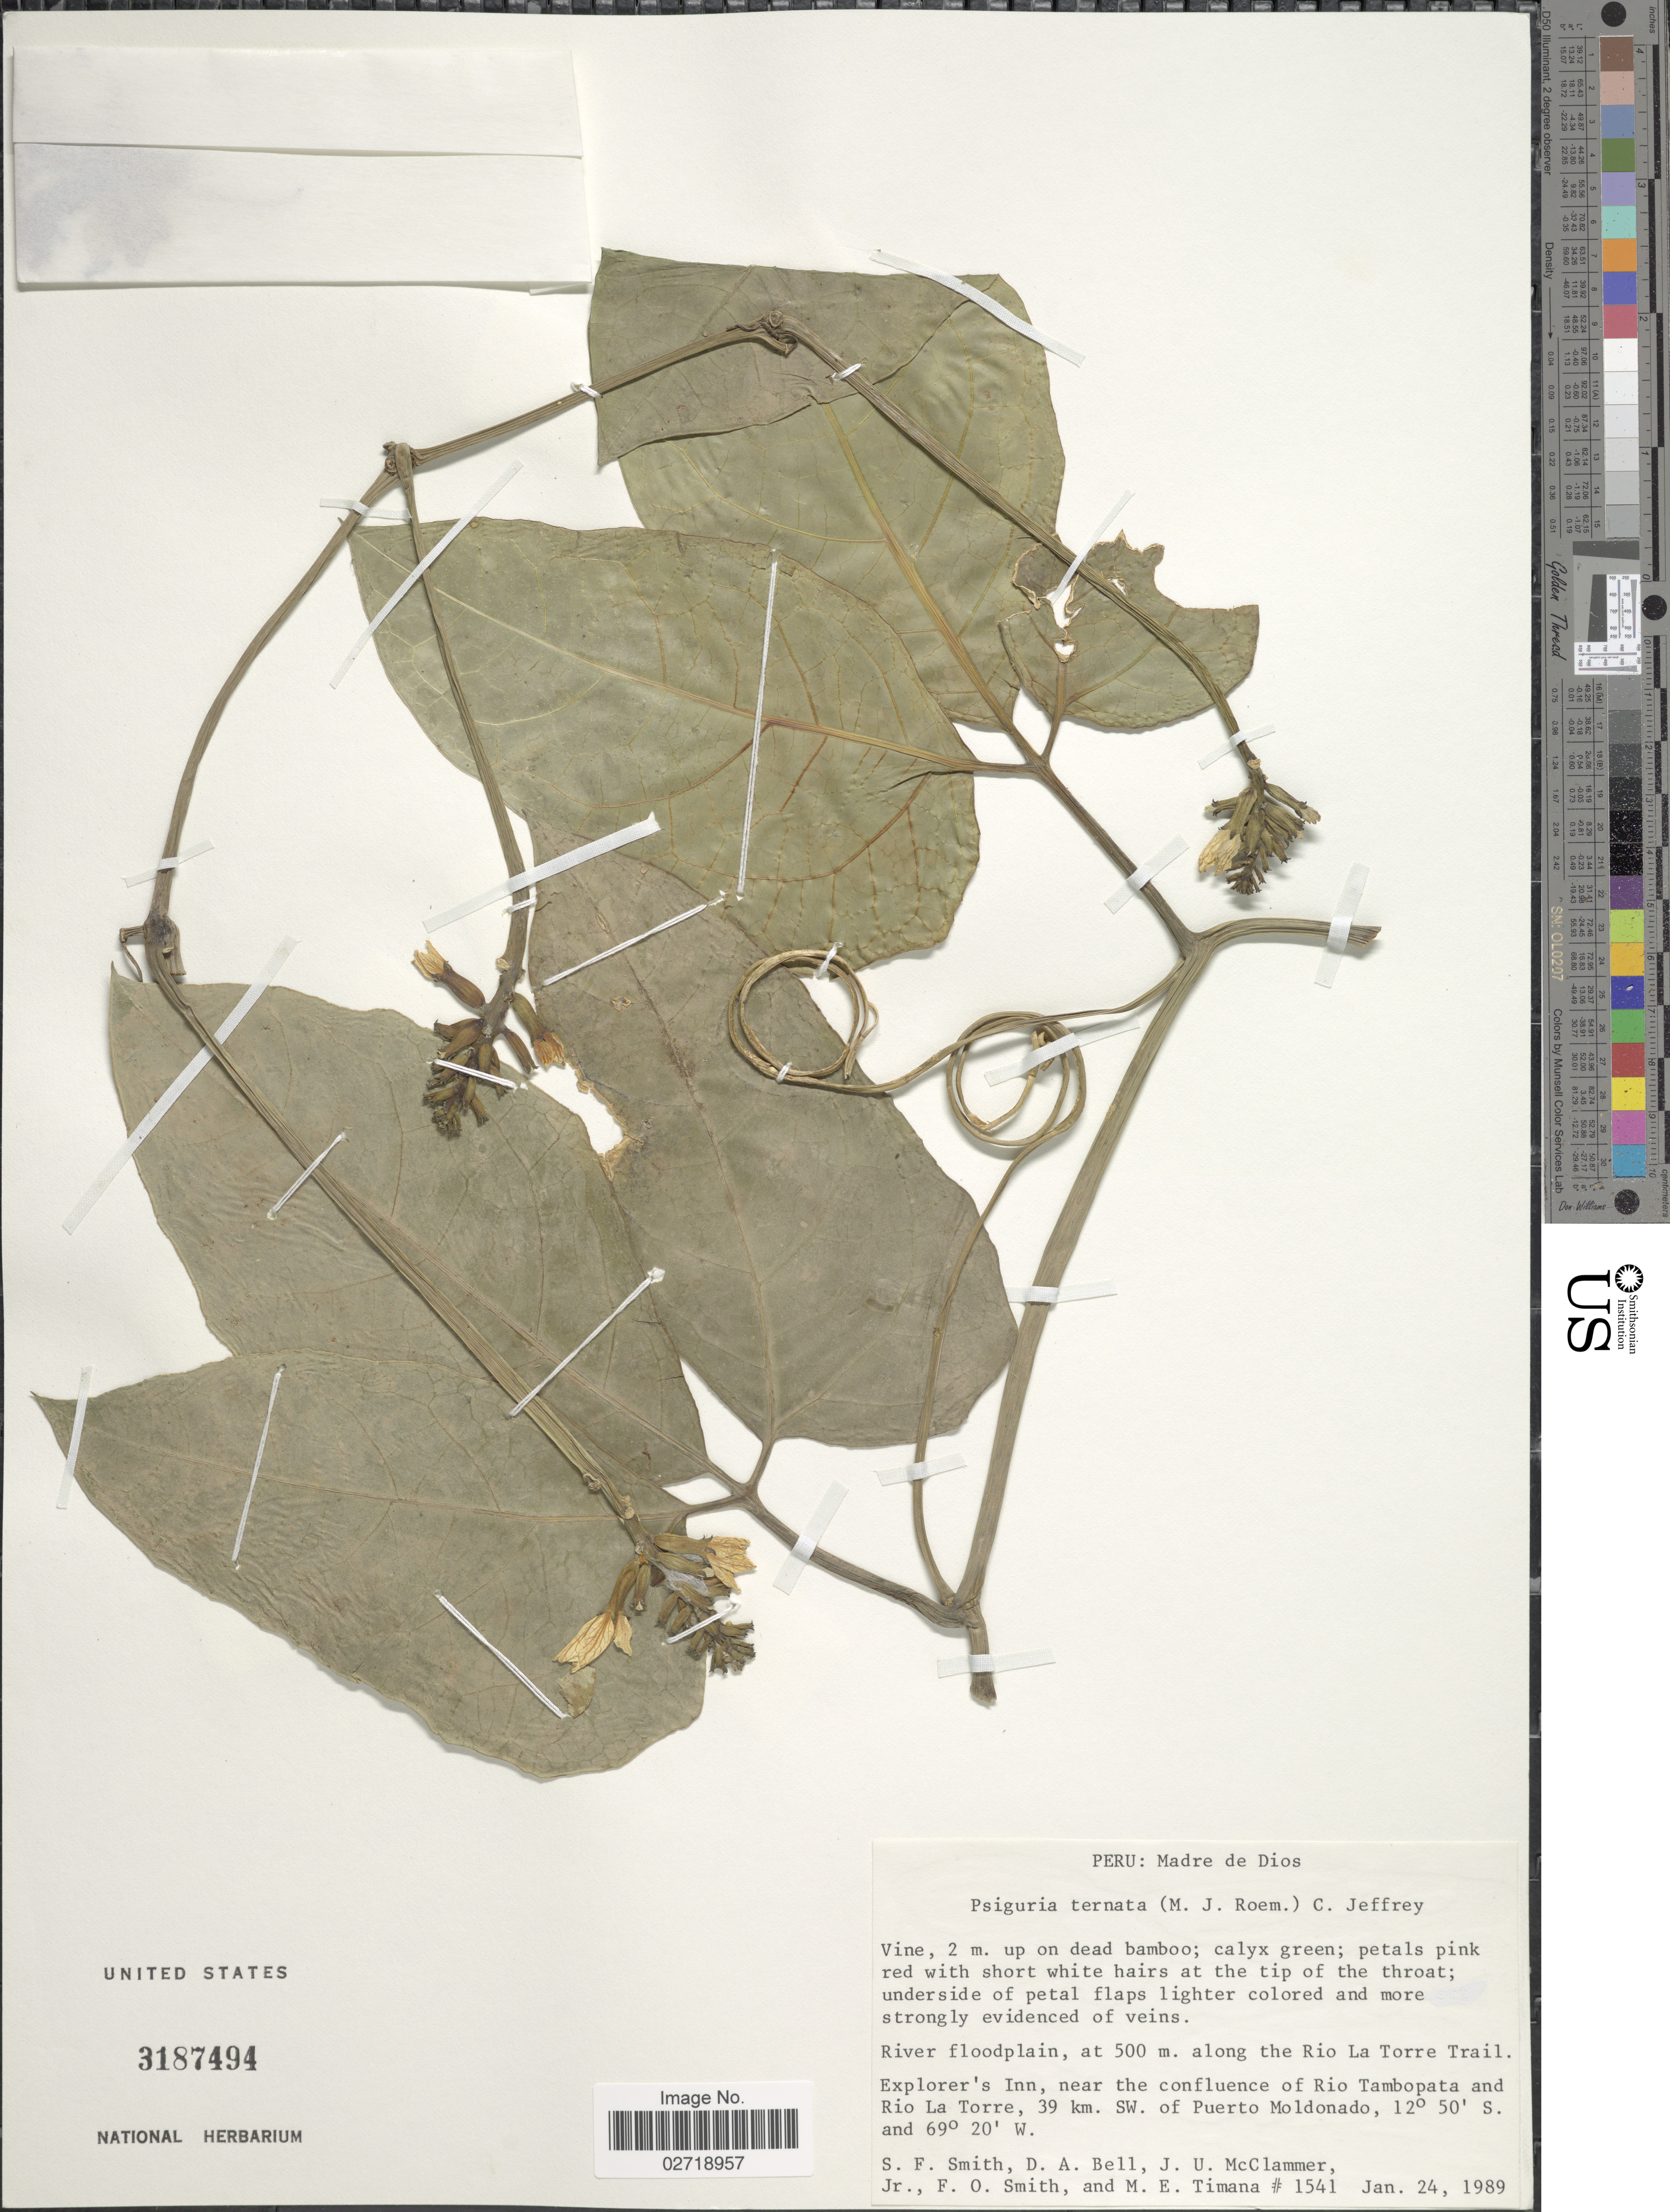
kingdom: Plantae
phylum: Tracheophyta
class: Magnoliopsida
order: Cucurbitales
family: Cucurbitaceae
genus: Psiguria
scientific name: Psiguria ternata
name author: (M. Roem.) C. Jeffrey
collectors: S.F. Smith, D. A. Bell, J. McClammer Jr. & F. Smith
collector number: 1541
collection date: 1989-01-24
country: Peru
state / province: Madre de Dios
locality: Along the Rio La Torre Trail. Explorer's Inn, near the confluence of Rio Tambopata and Rio La Torre, 39 km. SW. of Puerto Moldonado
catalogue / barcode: US 3187494